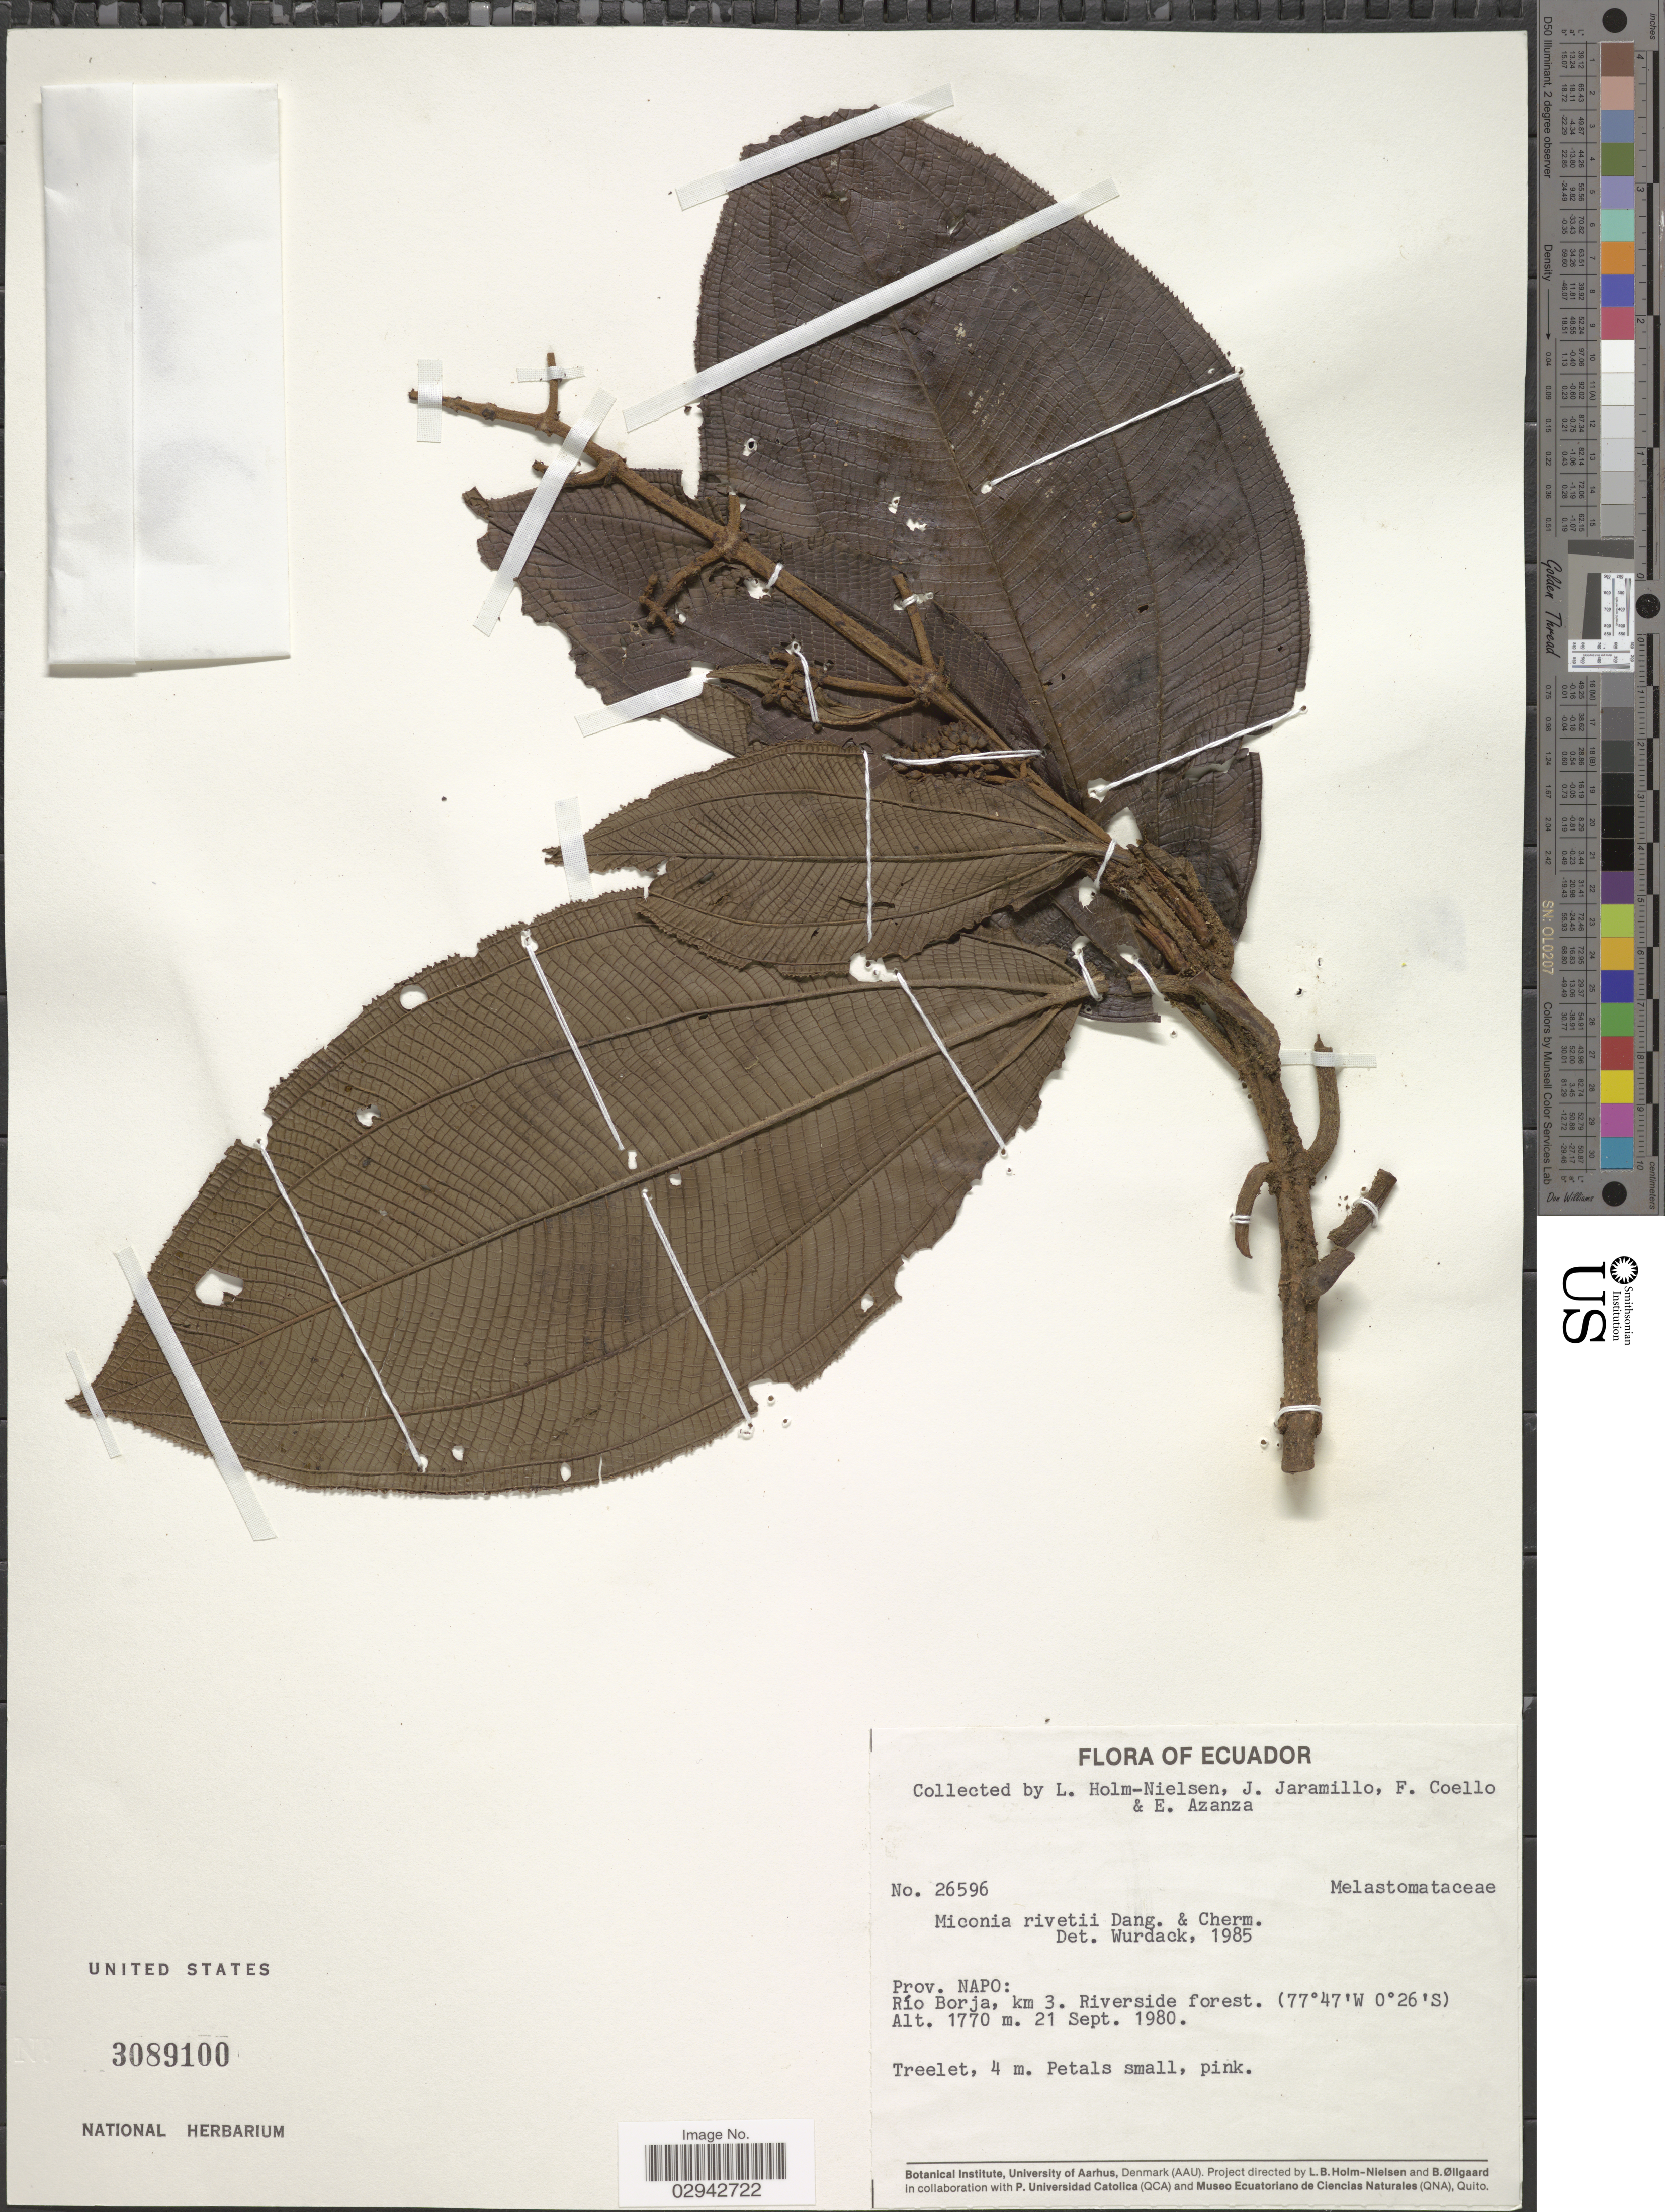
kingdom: Plantae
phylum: Tracheophyta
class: Magnoliopsida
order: Myrtales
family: Melastomataceae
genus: Miconia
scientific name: Miconia riveti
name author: Danguy & Cherm.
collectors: L. Holm-Nielsen, J. Jaramillo, F. Coello & E. Azanza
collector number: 26596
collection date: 1980-09-21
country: Ecuador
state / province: Napo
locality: Río Borja, km 3, Riverside forest.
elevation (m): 1770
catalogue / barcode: US 3089100